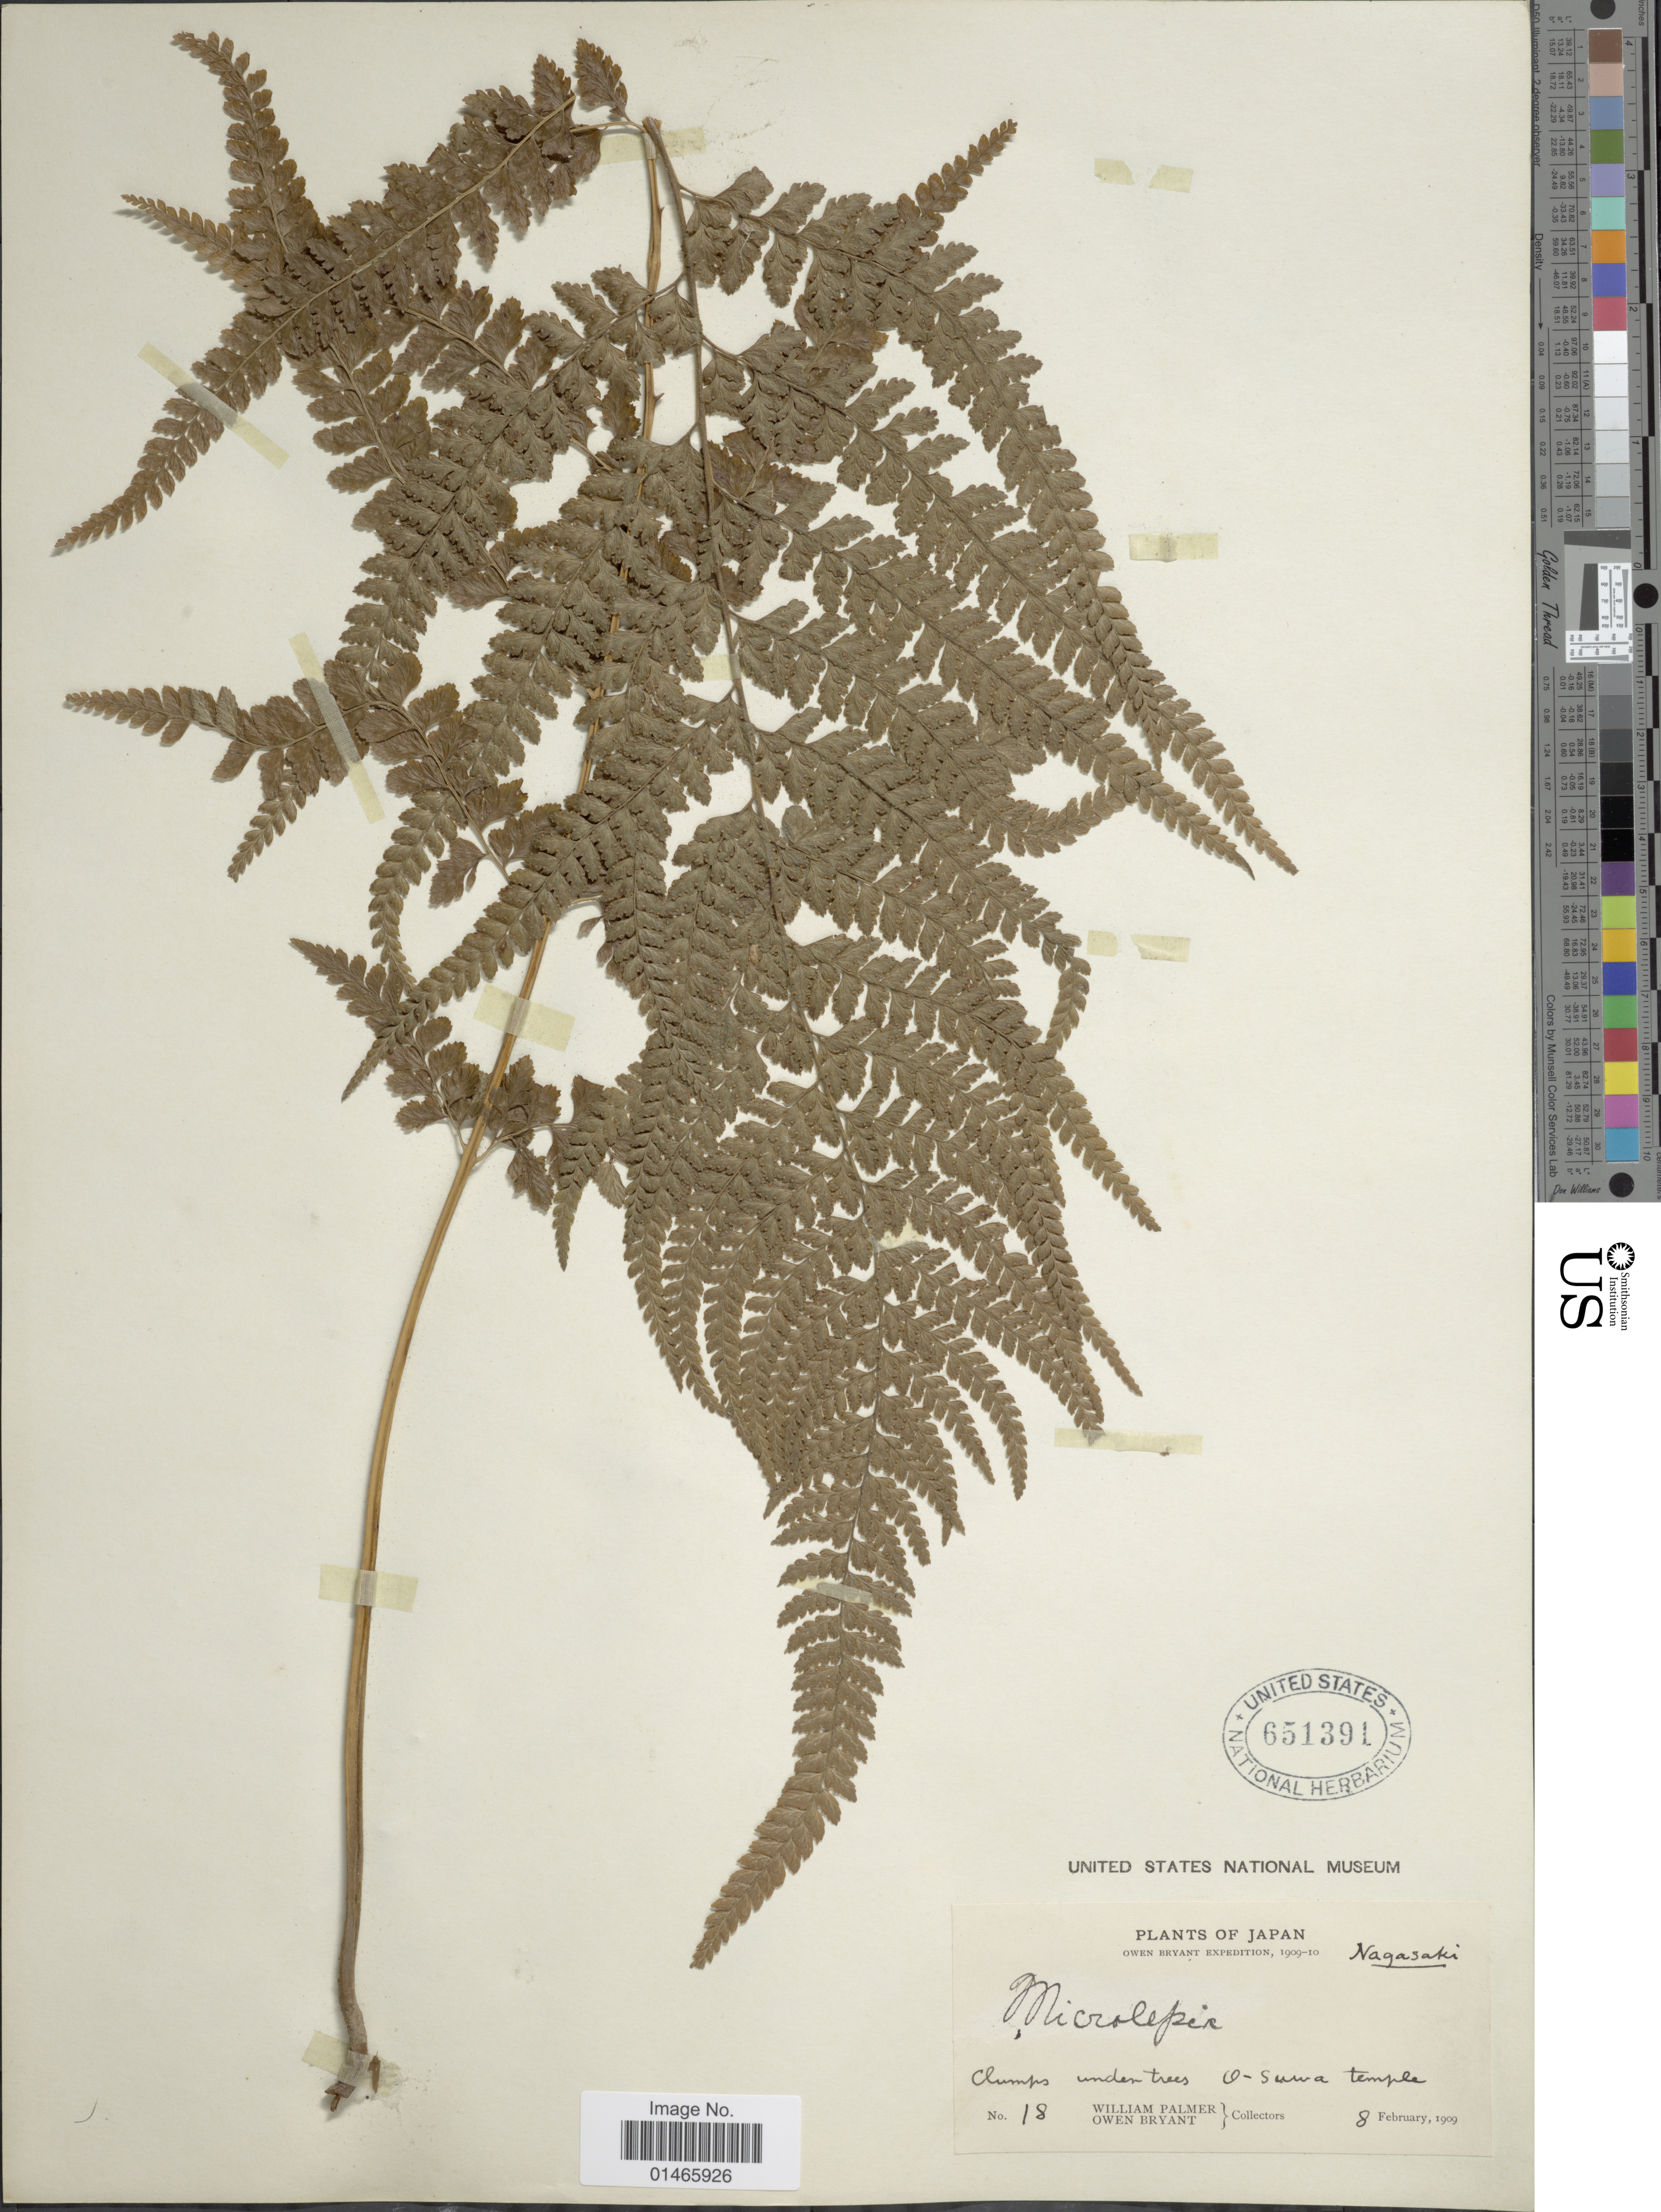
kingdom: Plantae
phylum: Tracheophyta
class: Polypodiopsida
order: Polypodiales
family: Dennstaedtiaceae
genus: Microlepia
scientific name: Microlepia strigosa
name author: (Thunb.) J. Presl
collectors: W. Palmer & O. Bryant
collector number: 18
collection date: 1909-02-08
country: Japan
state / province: Nagasaki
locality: U-Suwa temple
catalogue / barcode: US 651391